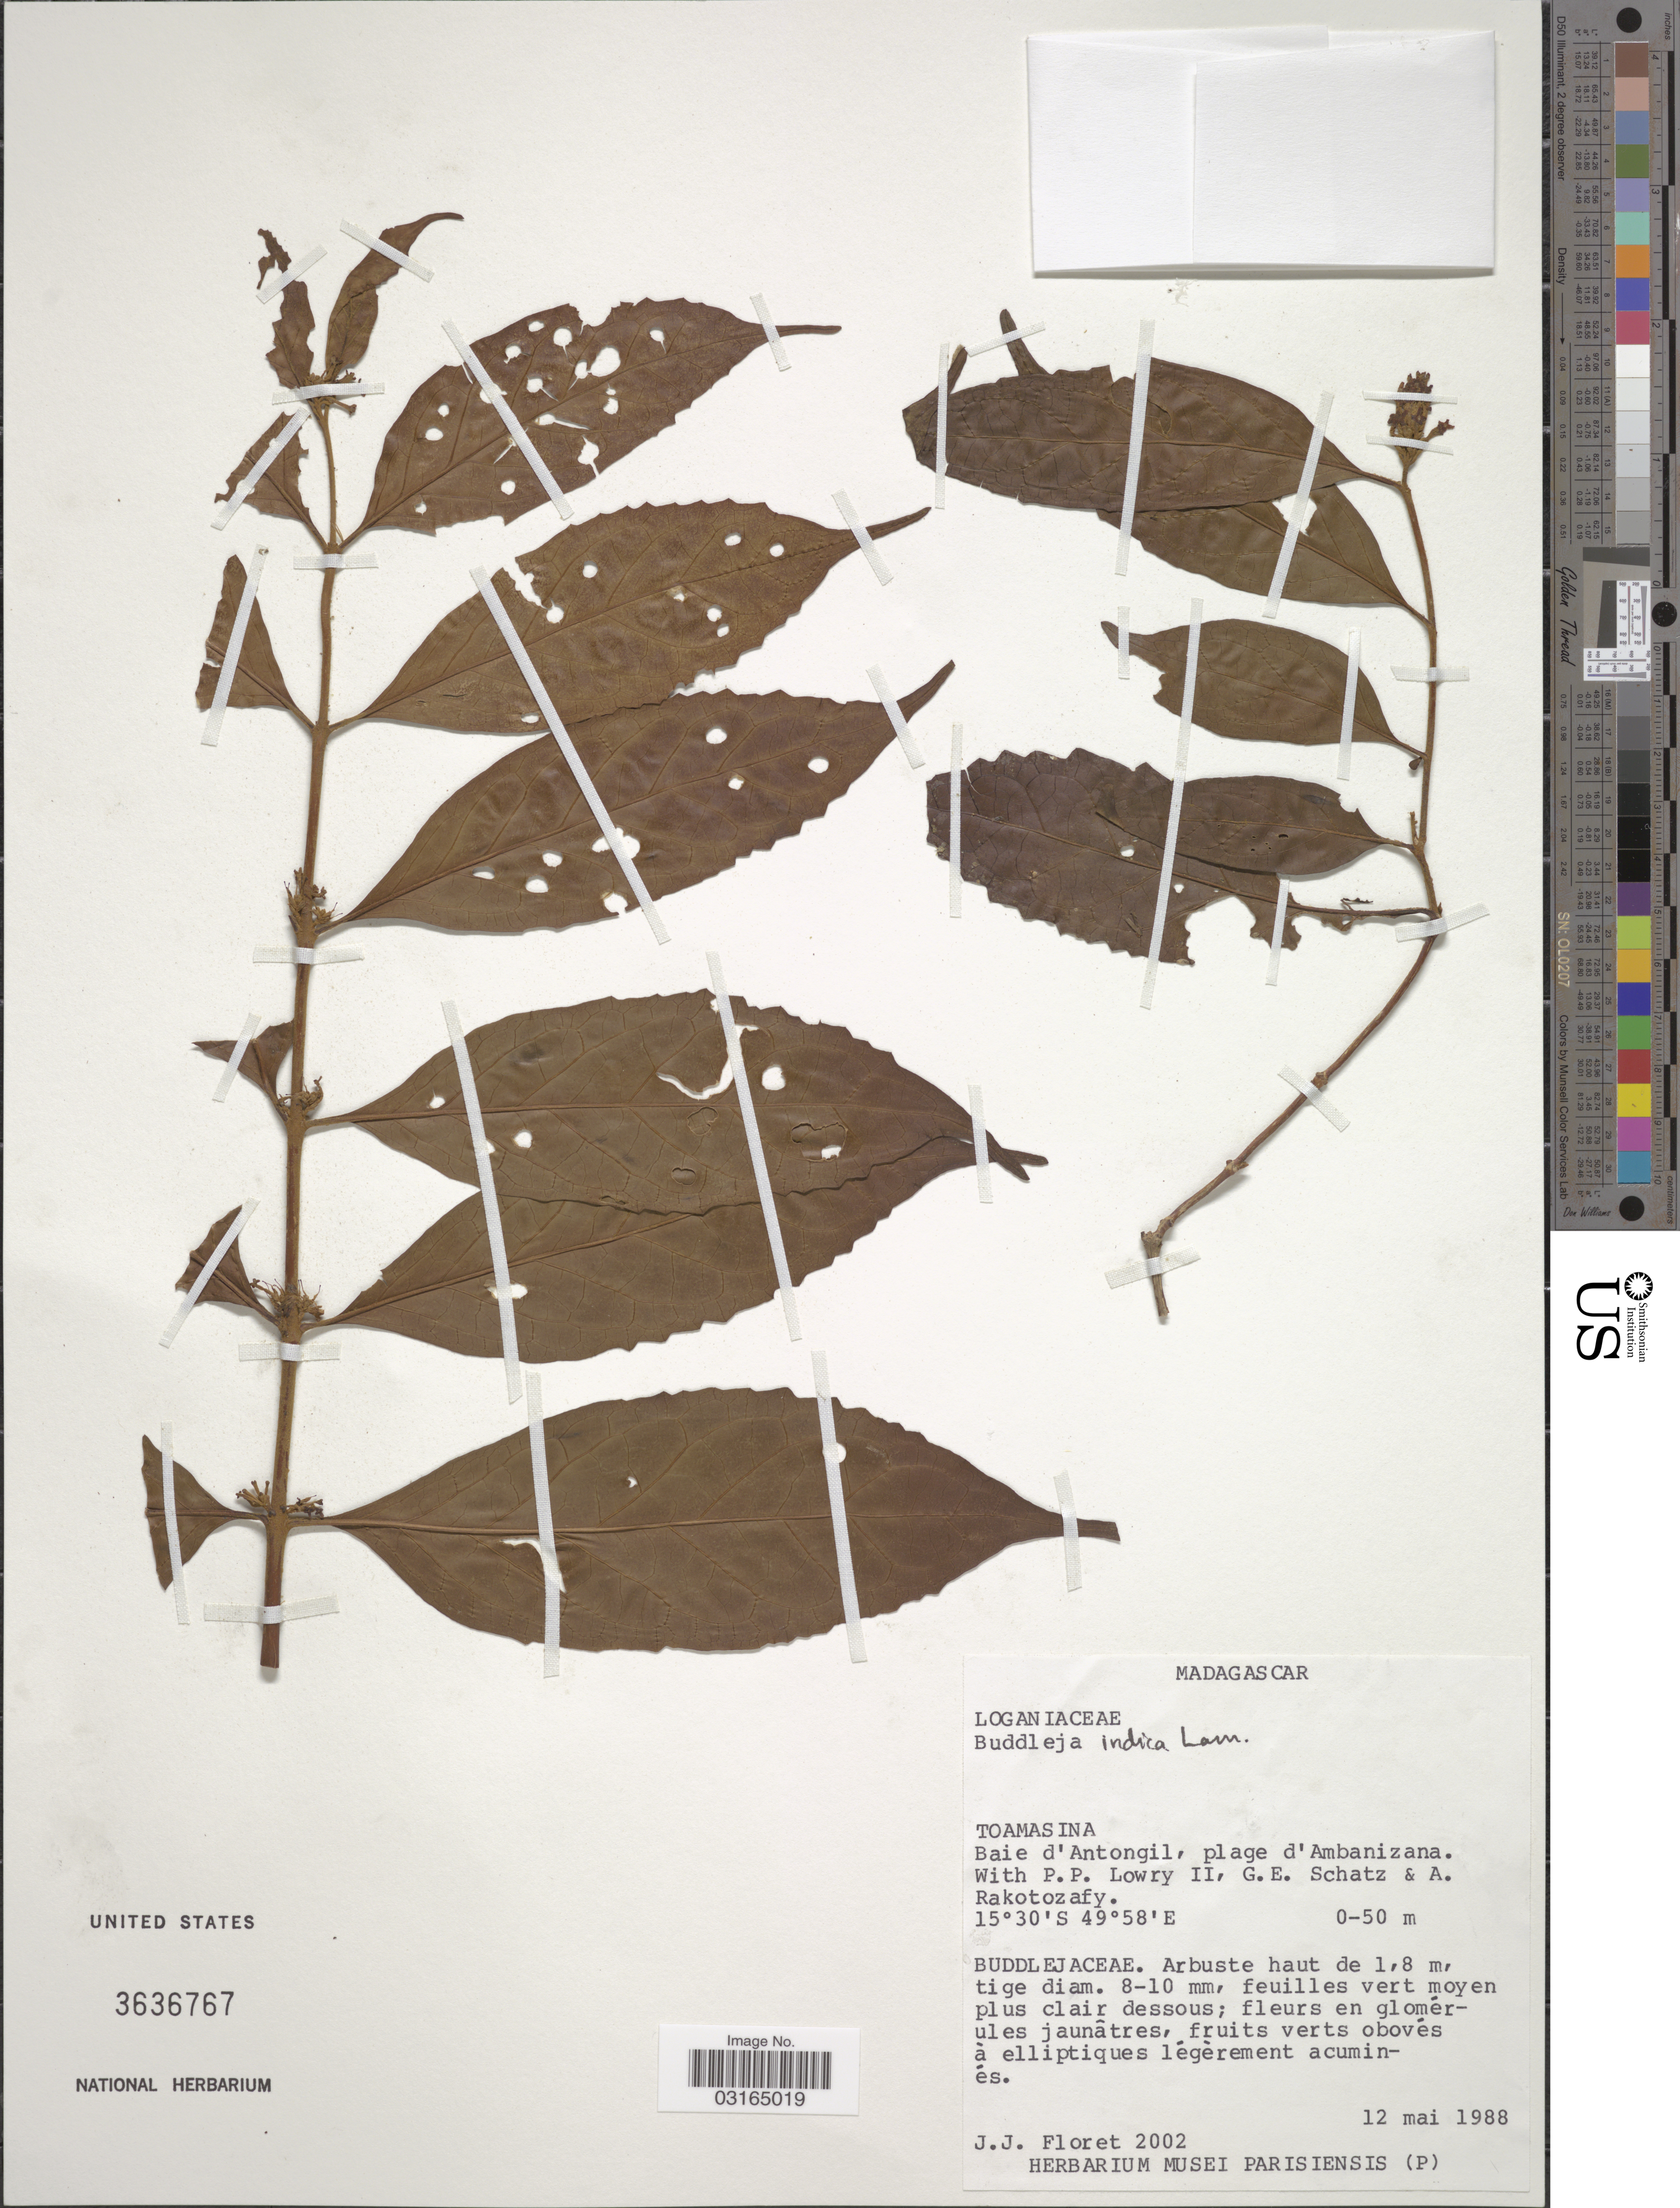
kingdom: Plantae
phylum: Tracheophyta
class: Magnoliopsida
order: Lamiales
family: Scrophulariaceae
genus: Buddleja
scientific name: Buddleja indica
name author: Lam.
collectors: J. Floret, P. P. Lowry, G. Schatz & A. Rakotozafy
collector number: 2002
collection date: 1988-05-12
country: Madagascar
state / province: Analanjirofo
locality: Baie d'Antongil, plage d'Ambanizana.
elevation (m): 0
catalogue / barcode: US 3636767